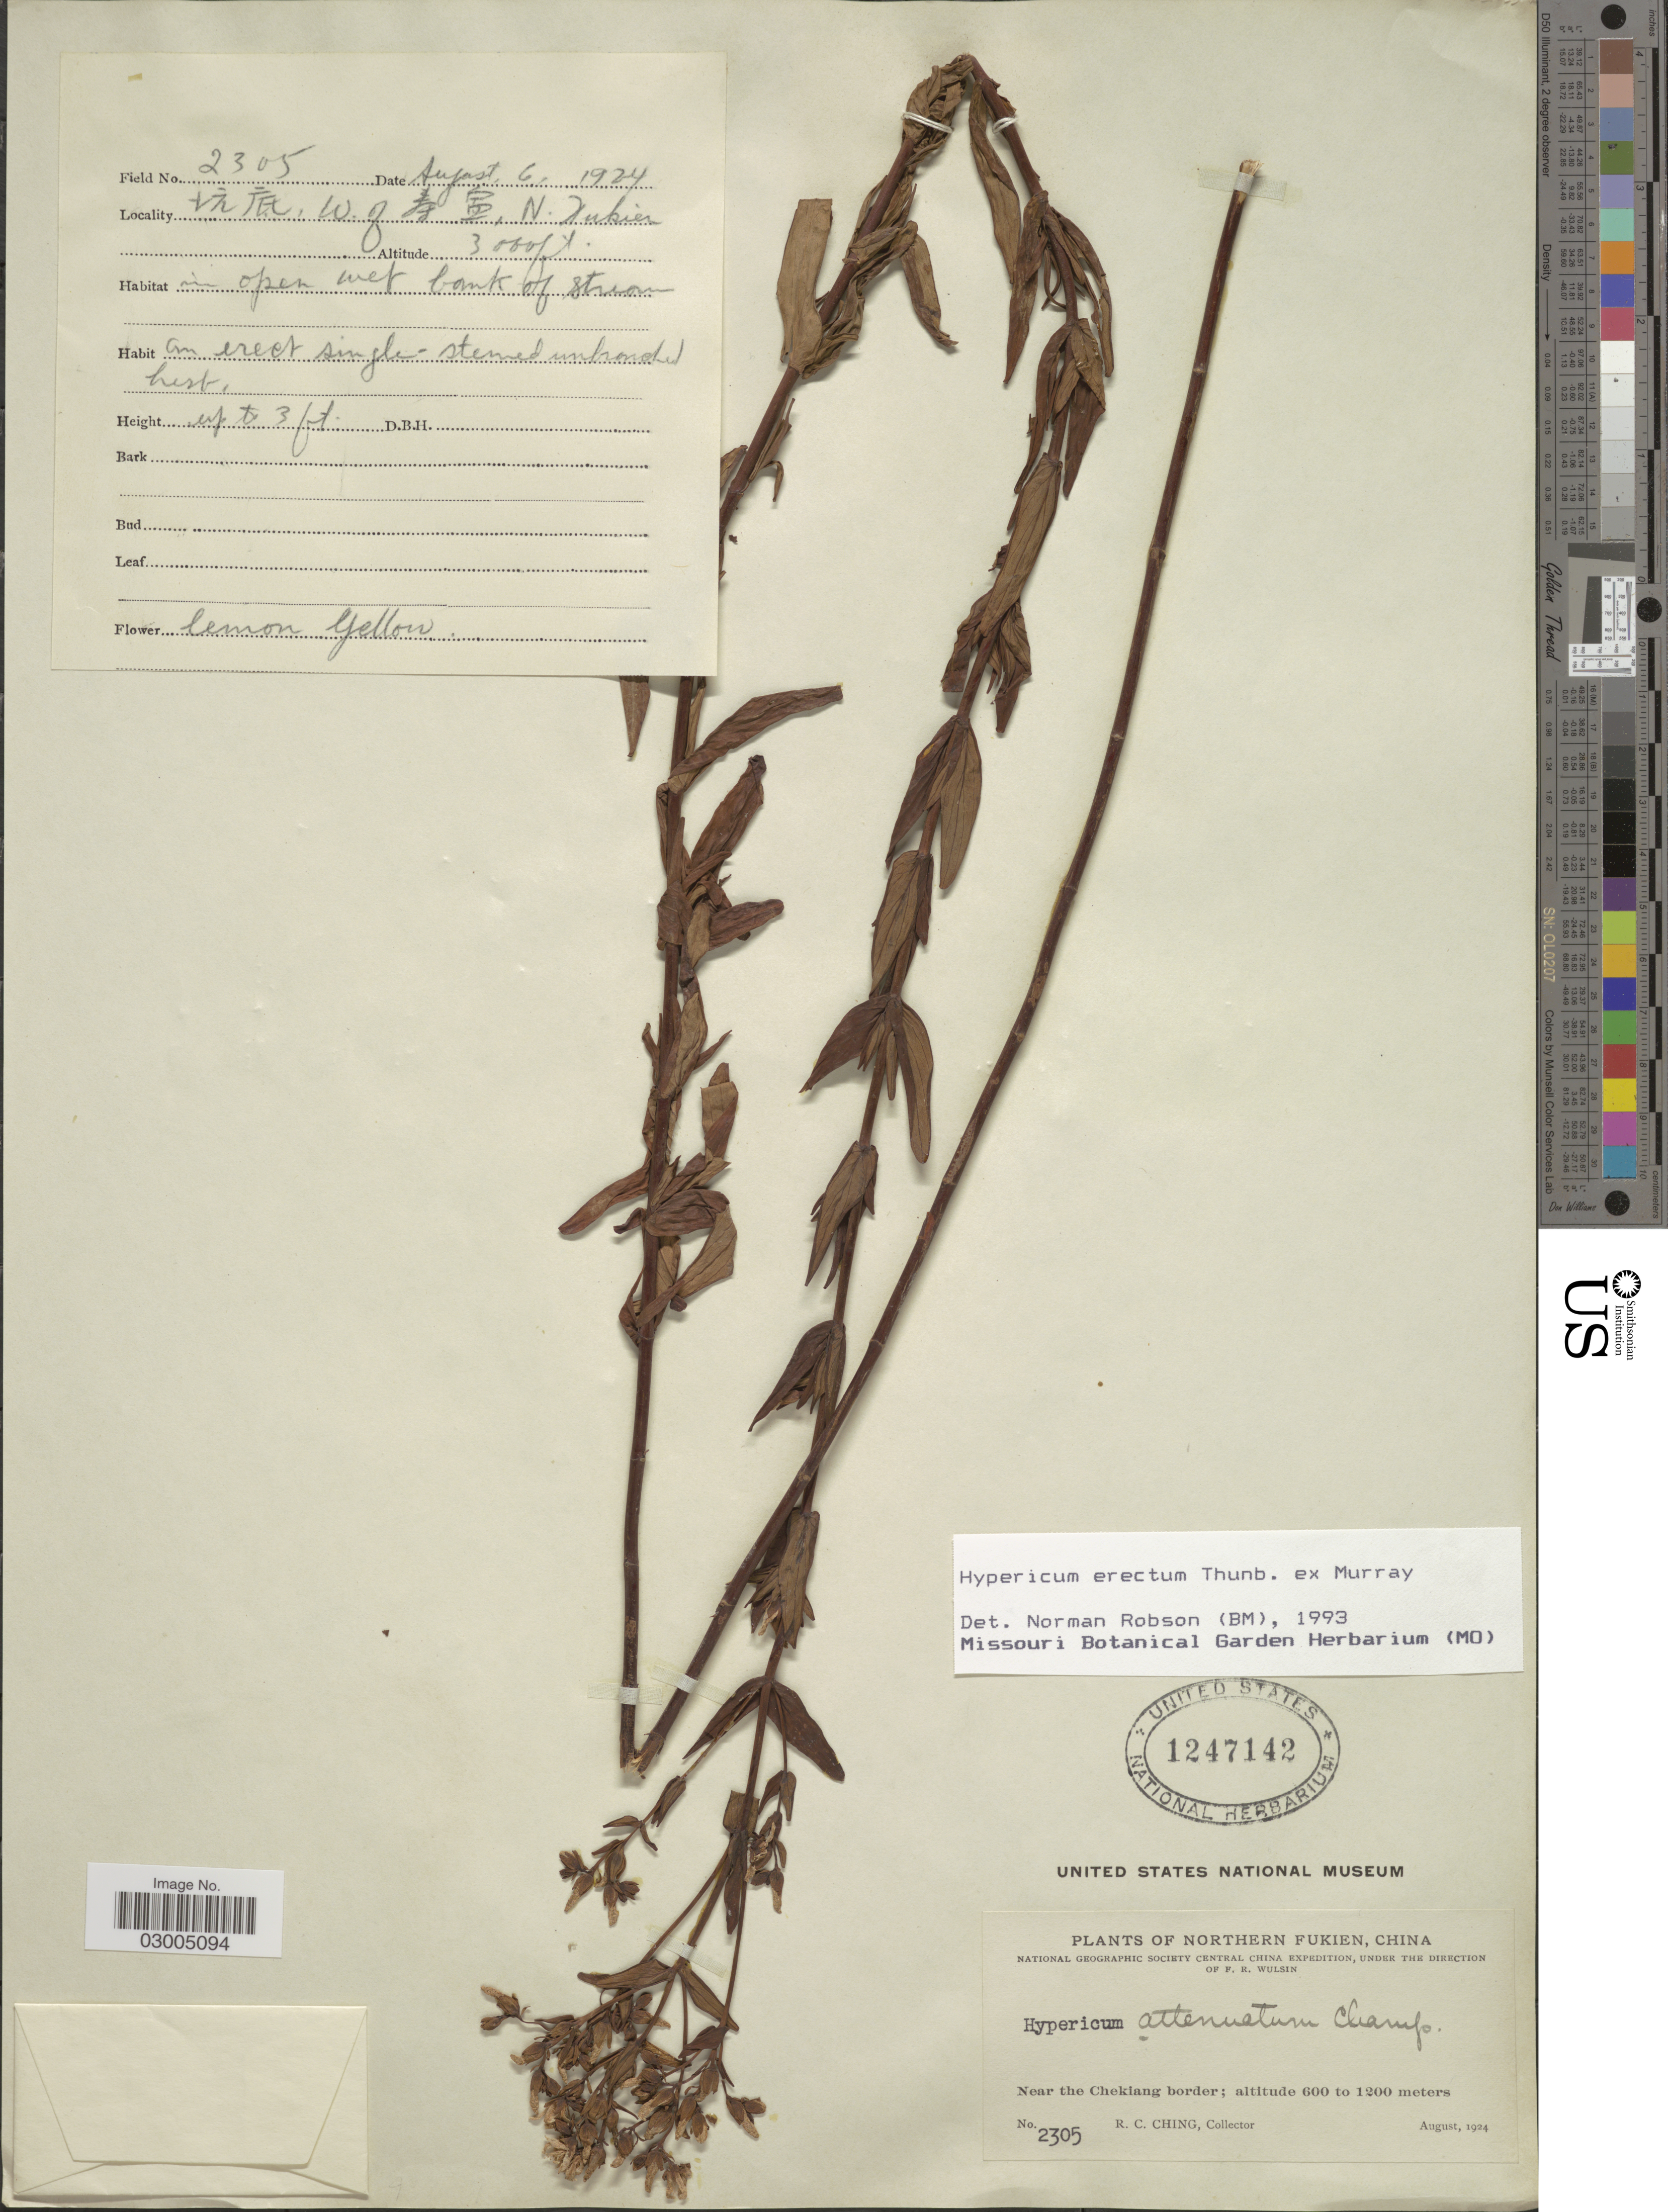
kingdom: Plantae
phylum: Tracheophyta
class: Magnoliopsida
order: Malpighiales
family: Hypericaceae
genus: Hypericum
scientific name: Hypericum erectum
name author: Thunb.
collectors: R. C. Ching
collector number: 2305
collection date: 1924-08-06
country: China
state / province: Fujian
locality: Northern Fukien. Near the Chekiang border. W. of N. Fukien.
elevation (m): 914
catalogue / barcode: US 1247142